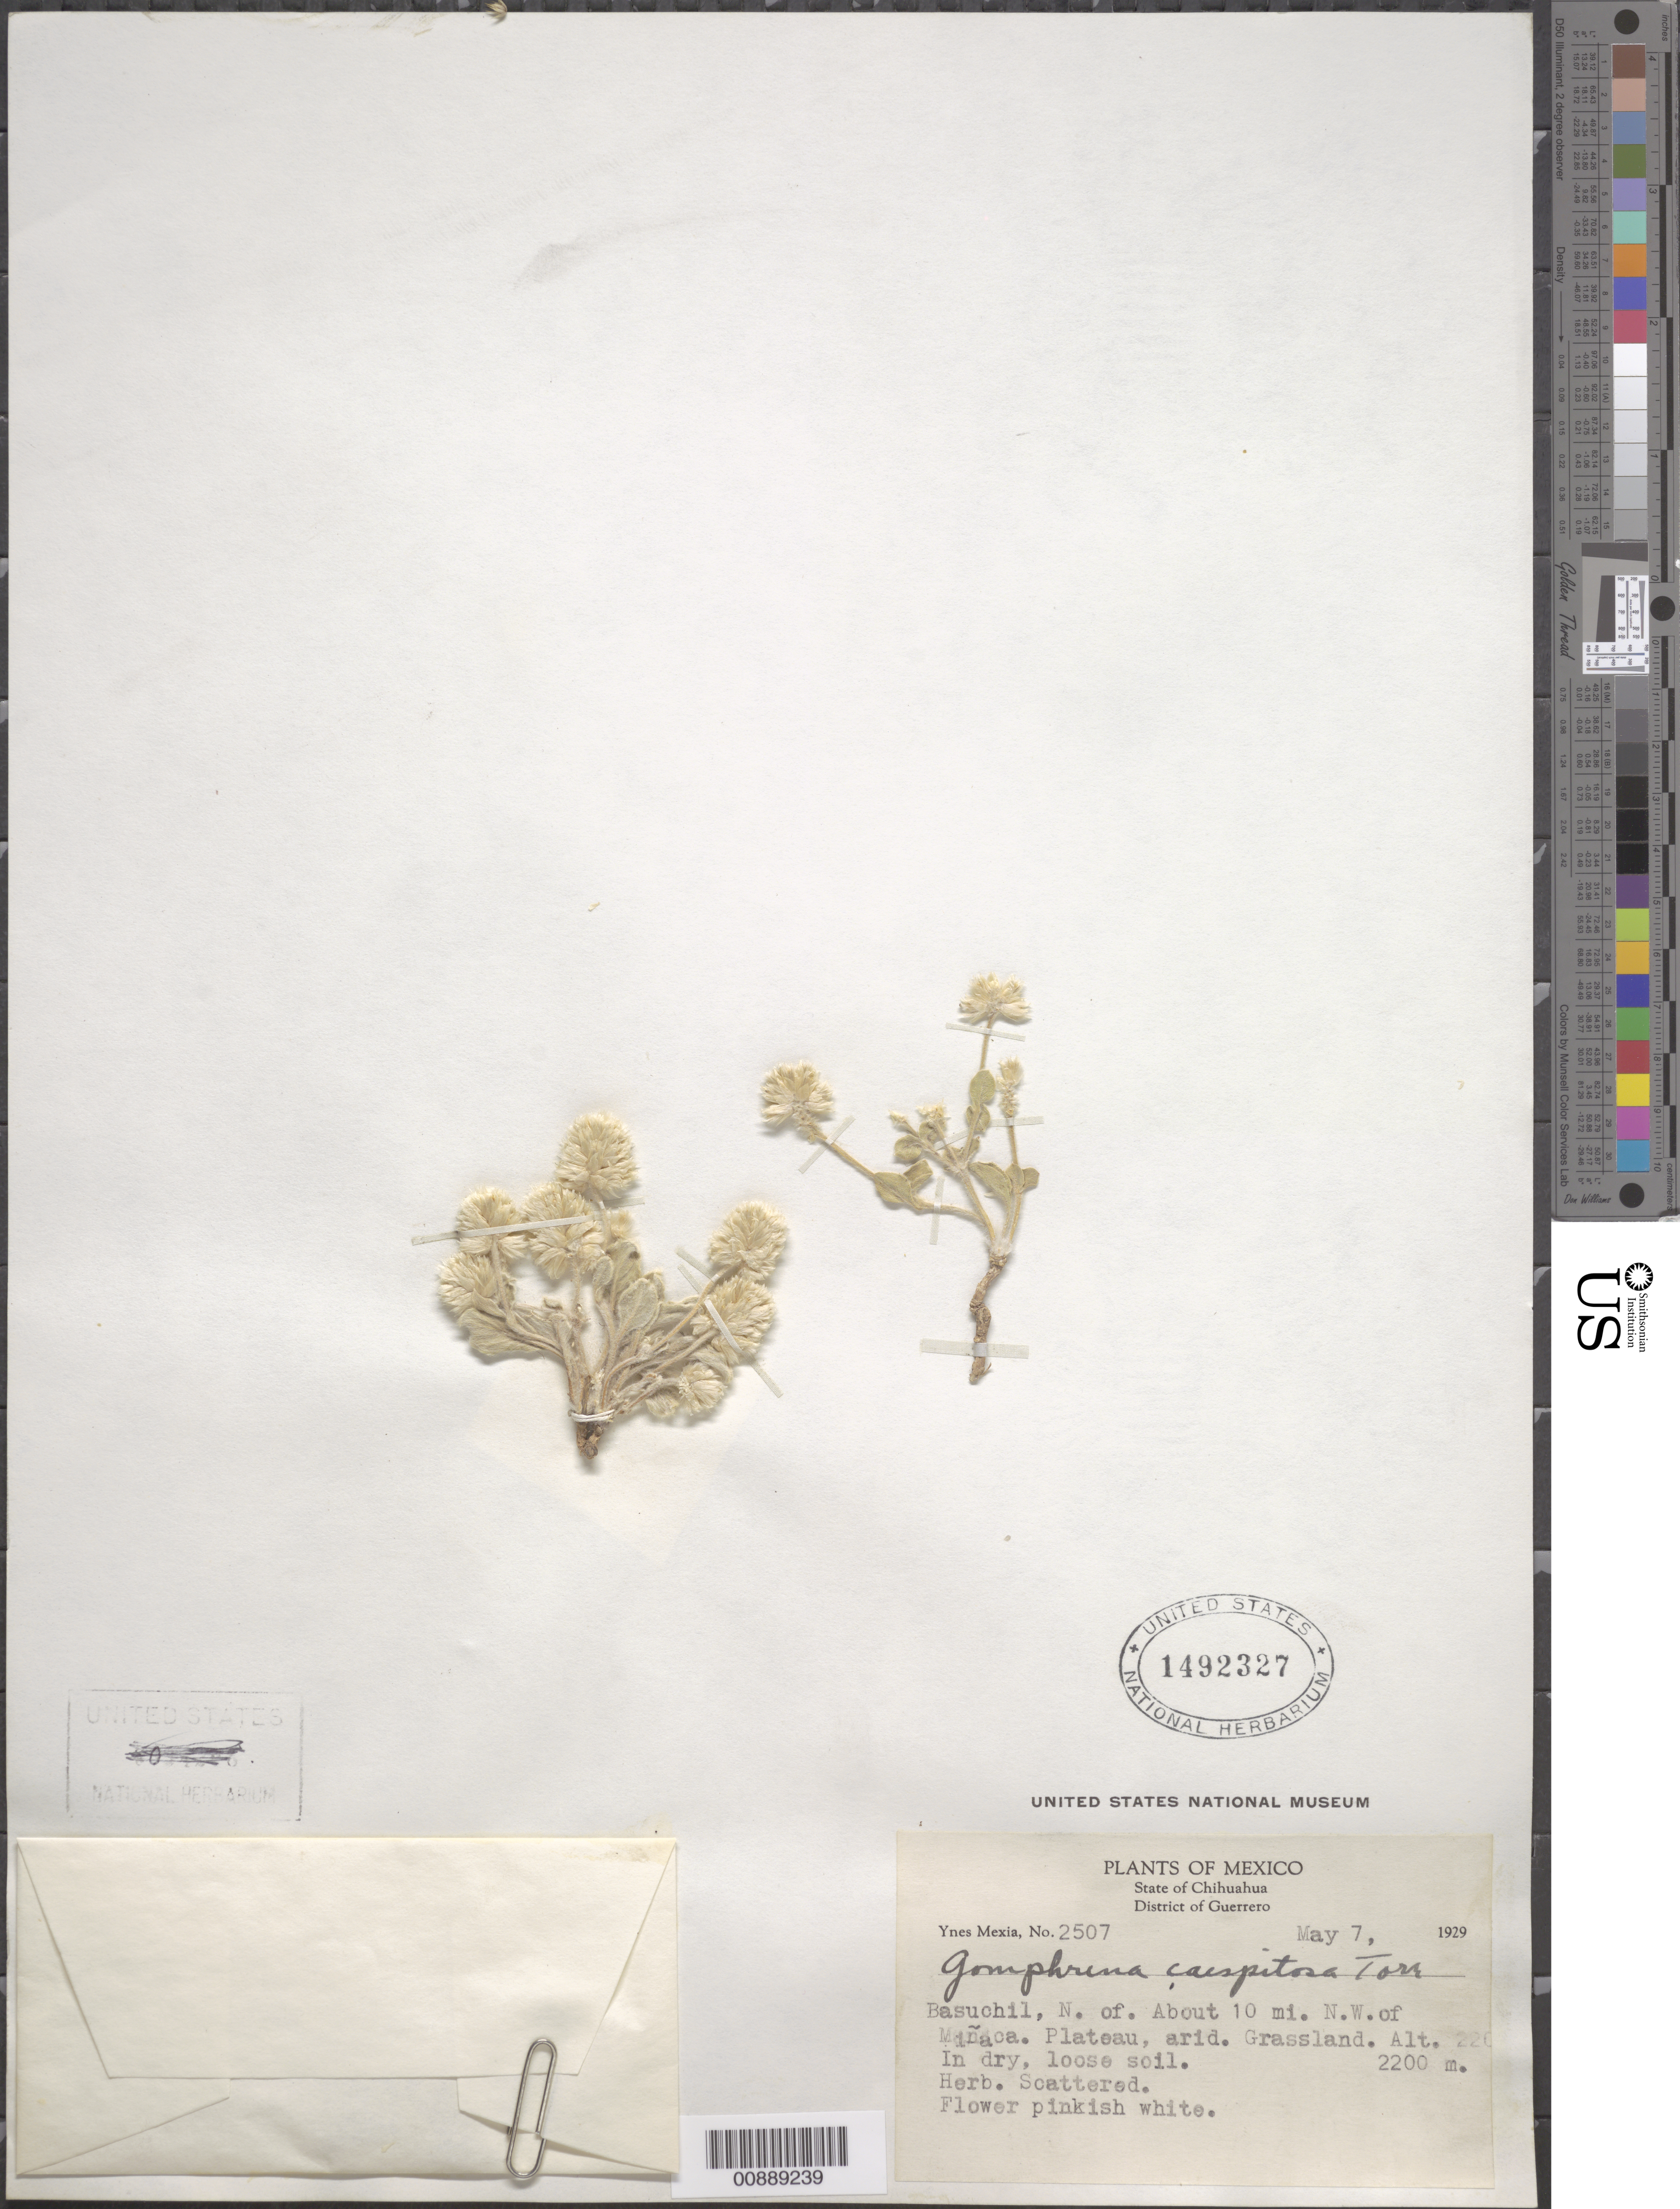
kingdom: Plantae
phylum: Tracheophyta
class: Magnoliopsida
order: Caryophyllales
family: Amaranthaceae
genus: Gomphrena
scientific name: Gomphrena caespitosa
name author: Torr. in Emory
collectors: Y. Mexia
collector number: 2507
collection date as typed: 07 May 1929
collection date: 1929-05-07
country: Mexico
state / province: Chihuahua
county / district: Guerrero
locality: Basuchil, N of. About 10 mi. NW of Miñaca, Chihuahua.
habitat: In dry, loose soil. Plateau, arid. Grassland.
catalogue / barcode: US 1492327